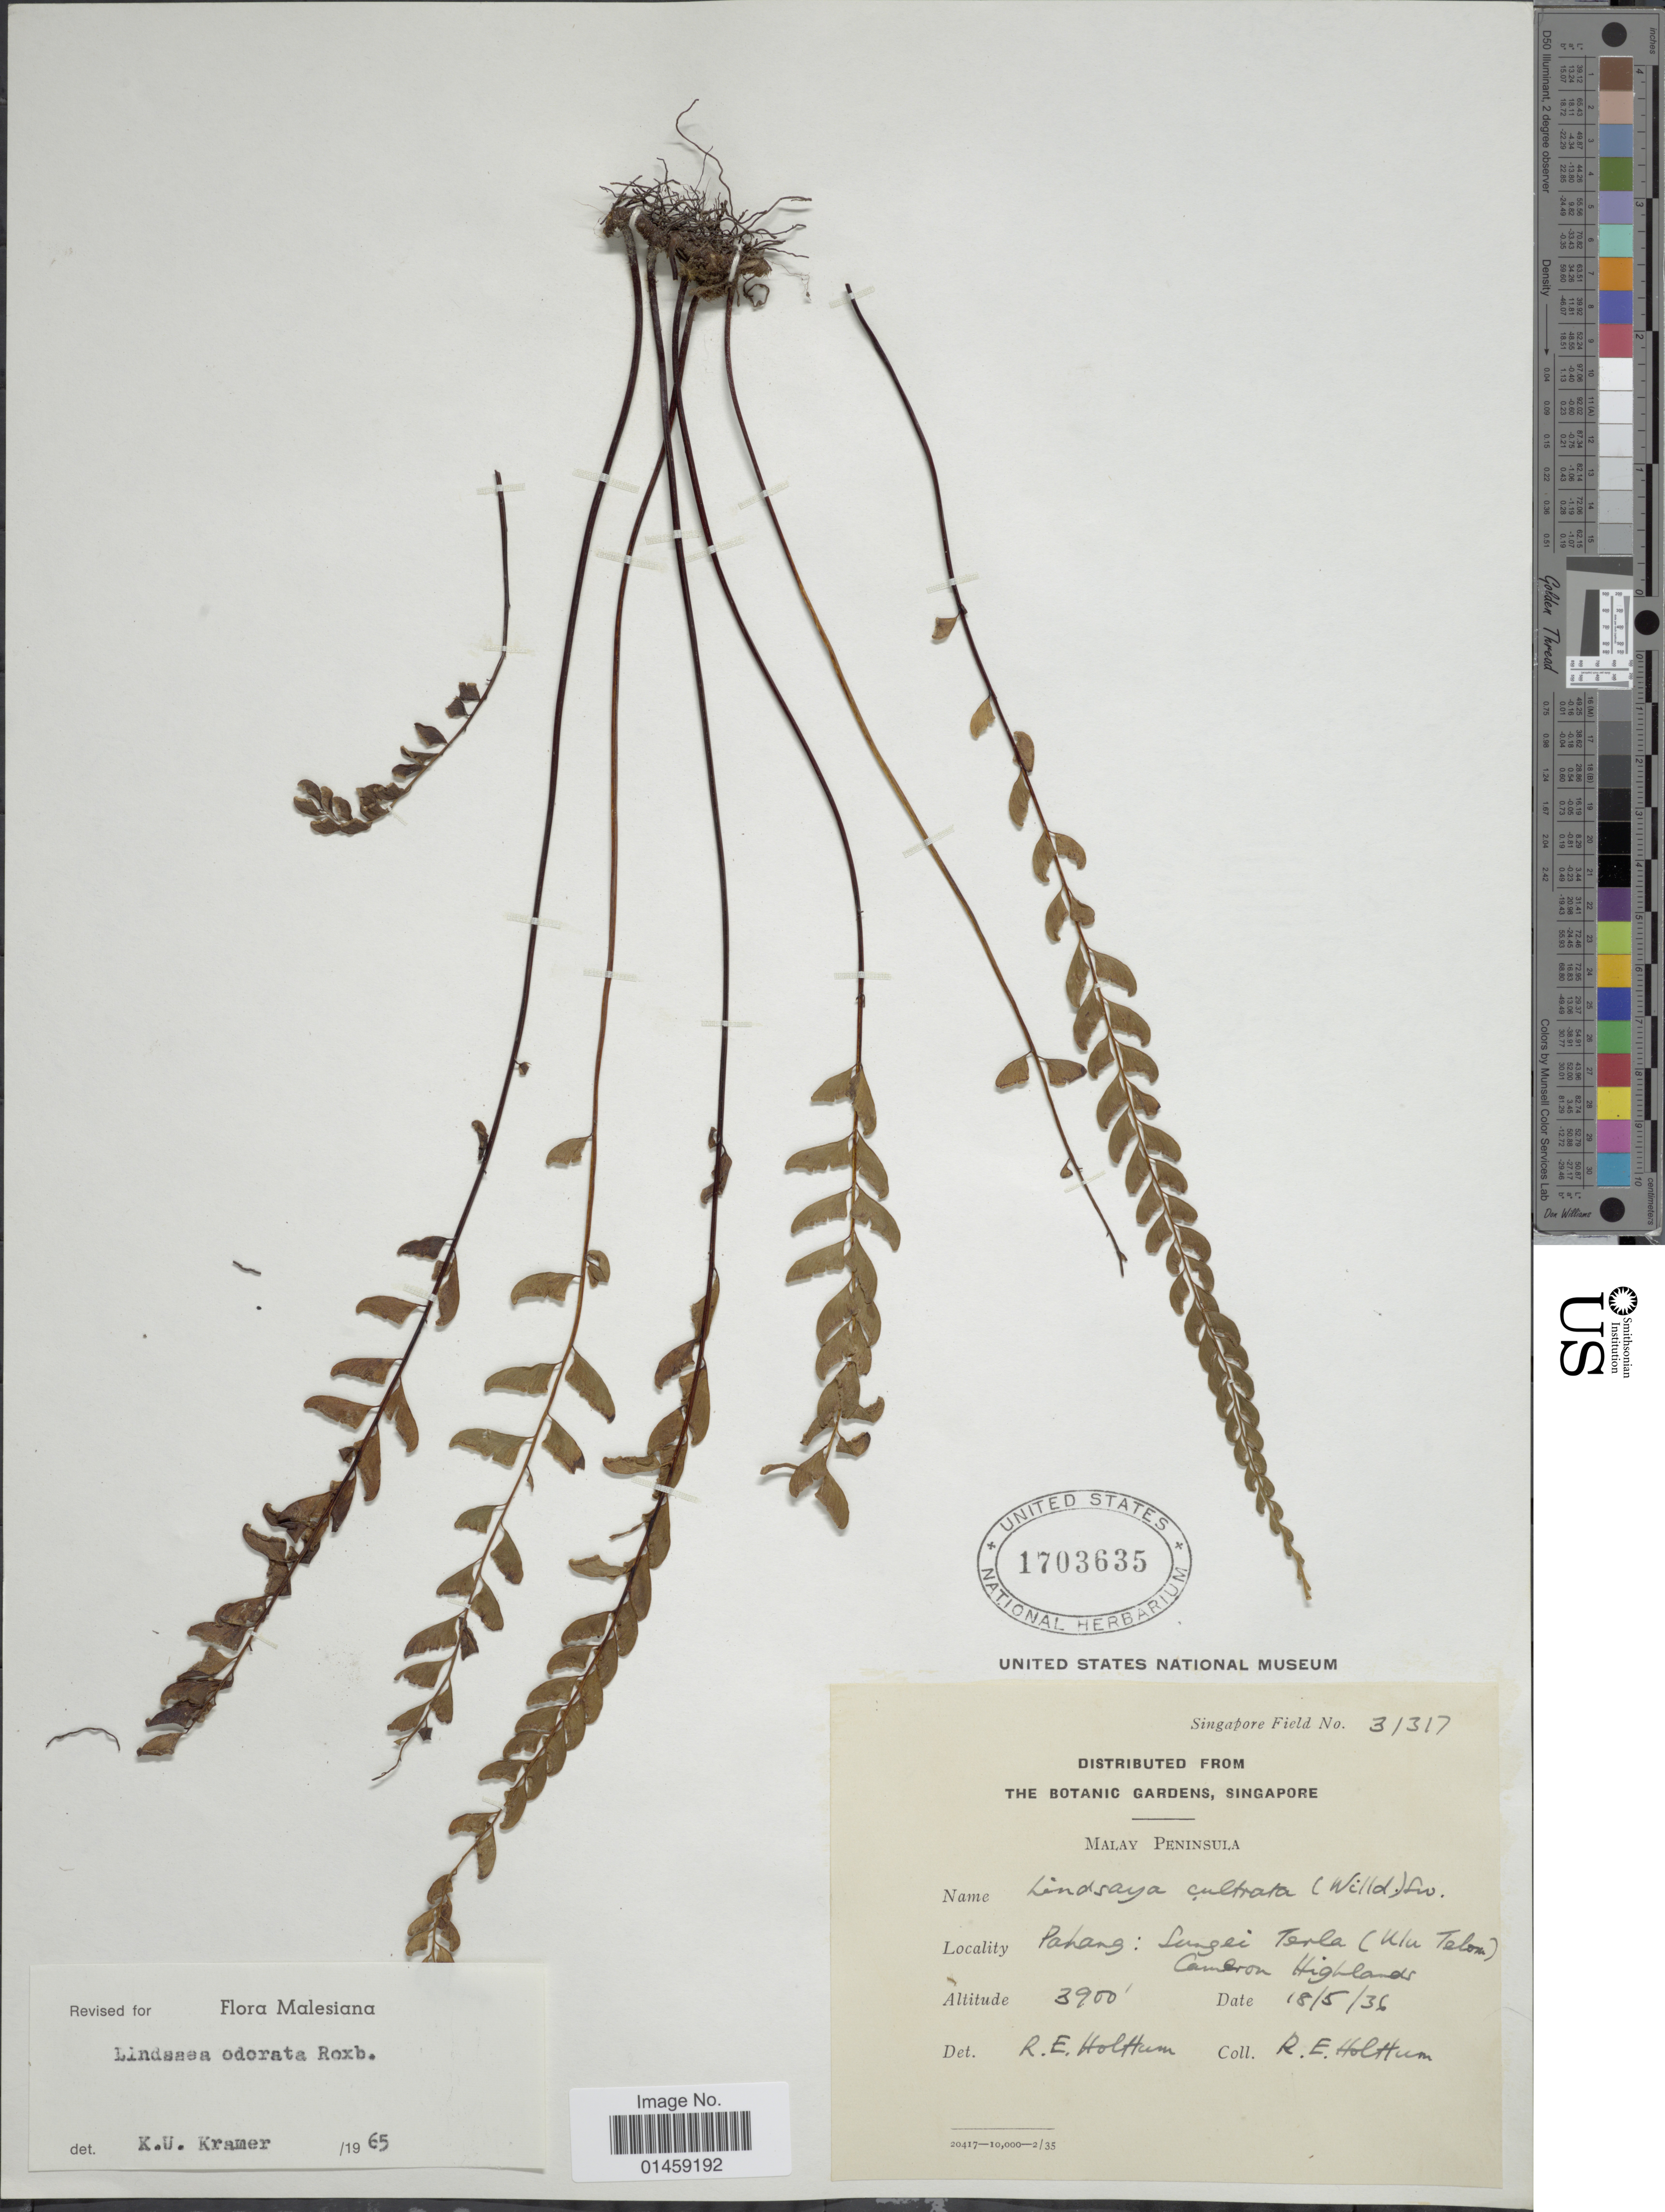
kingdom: Plantae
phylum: Tracheophyta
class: Polypodiopsida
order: Polypodiales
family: Lindsaeaceae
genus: Lindsaea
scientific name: Lindsaea odorata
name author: Roxb.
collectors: R. E. Holttum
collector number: Singapore Field 31317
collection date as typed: Transcribed d/m/y: 18/5/36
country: Malaysia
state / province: Pahang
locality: Sungei Terla (Klu Telom) Cameron Highlands.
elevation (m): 1189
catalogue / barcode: US 1703635